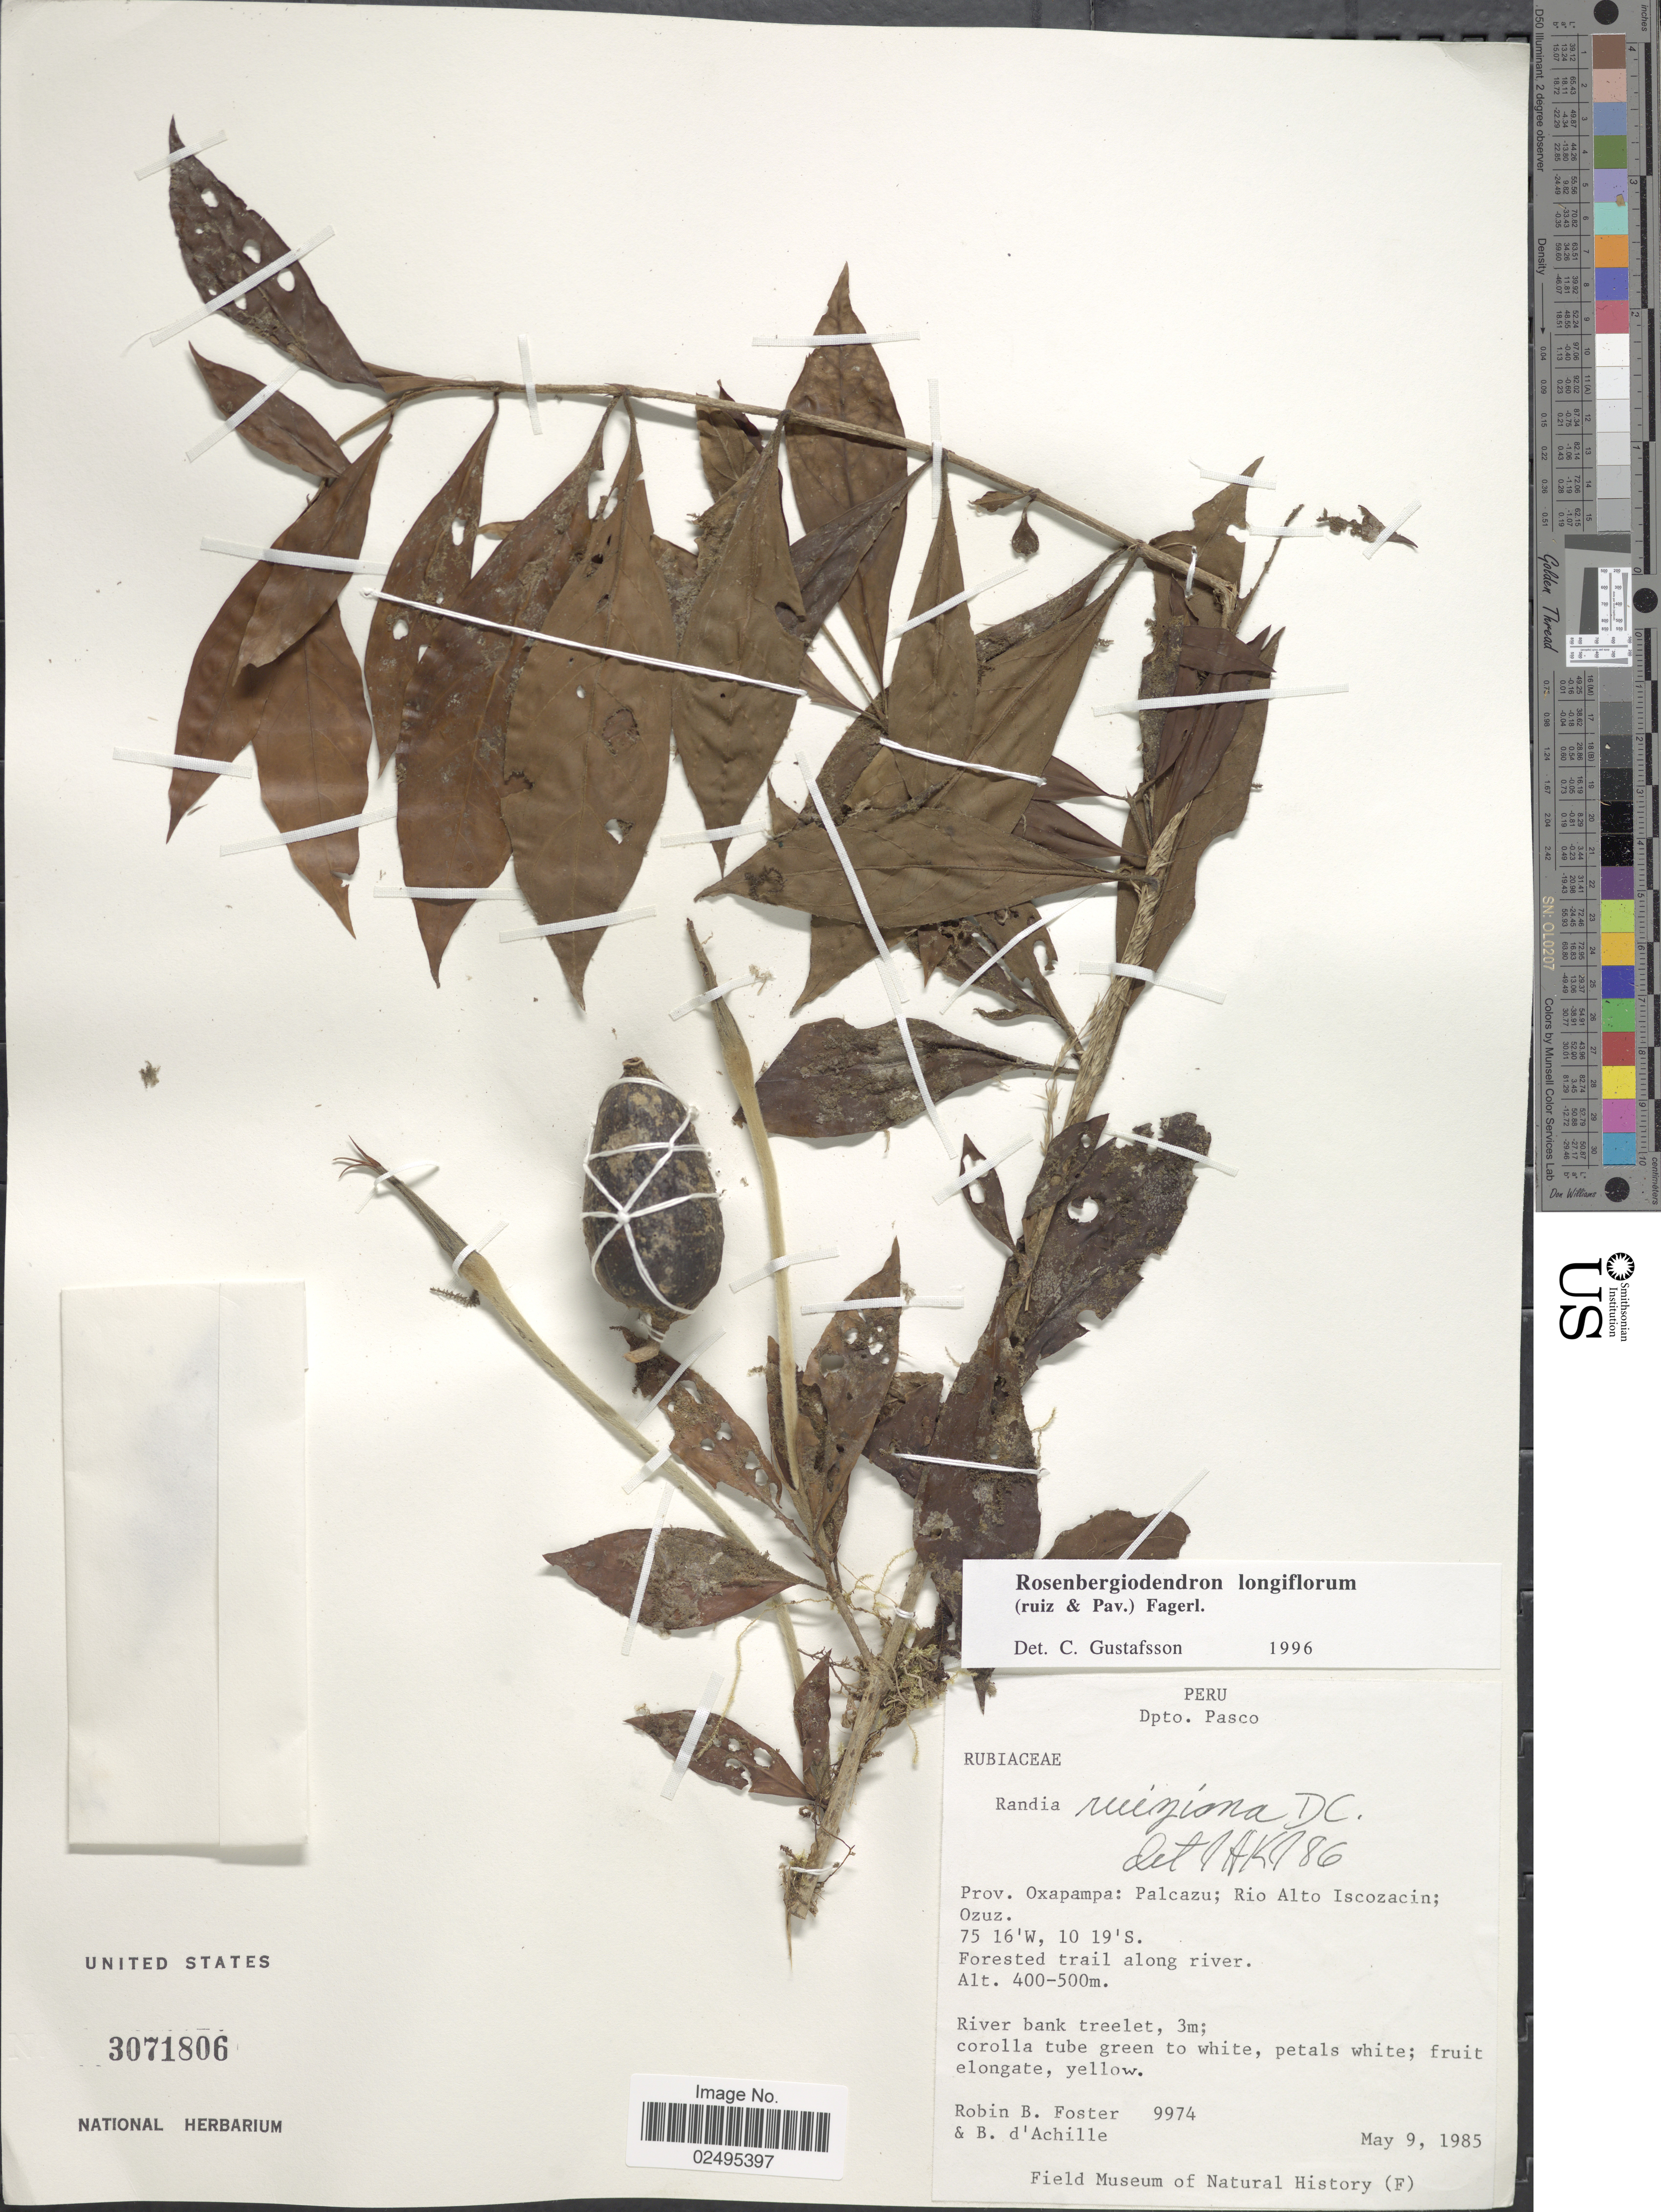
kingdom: Plantae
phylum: Tracheophyta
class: Magnoliopsida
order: Gentianales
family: Rubiaceae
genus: Rosenbergiodendron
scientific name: Rosenbergiodendron longiflorum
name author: (Ruiz & Pav.) Fagerl.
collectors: R. B. Foster & B. d'Achille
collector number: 9974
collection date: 1985-05-09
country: Peru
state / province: Pasco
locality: Prov. Oxapampa: Palcazu; Rio Alto Iscozacin; Ozuz, forested trail along river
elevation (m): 400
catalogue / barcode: US 3071806